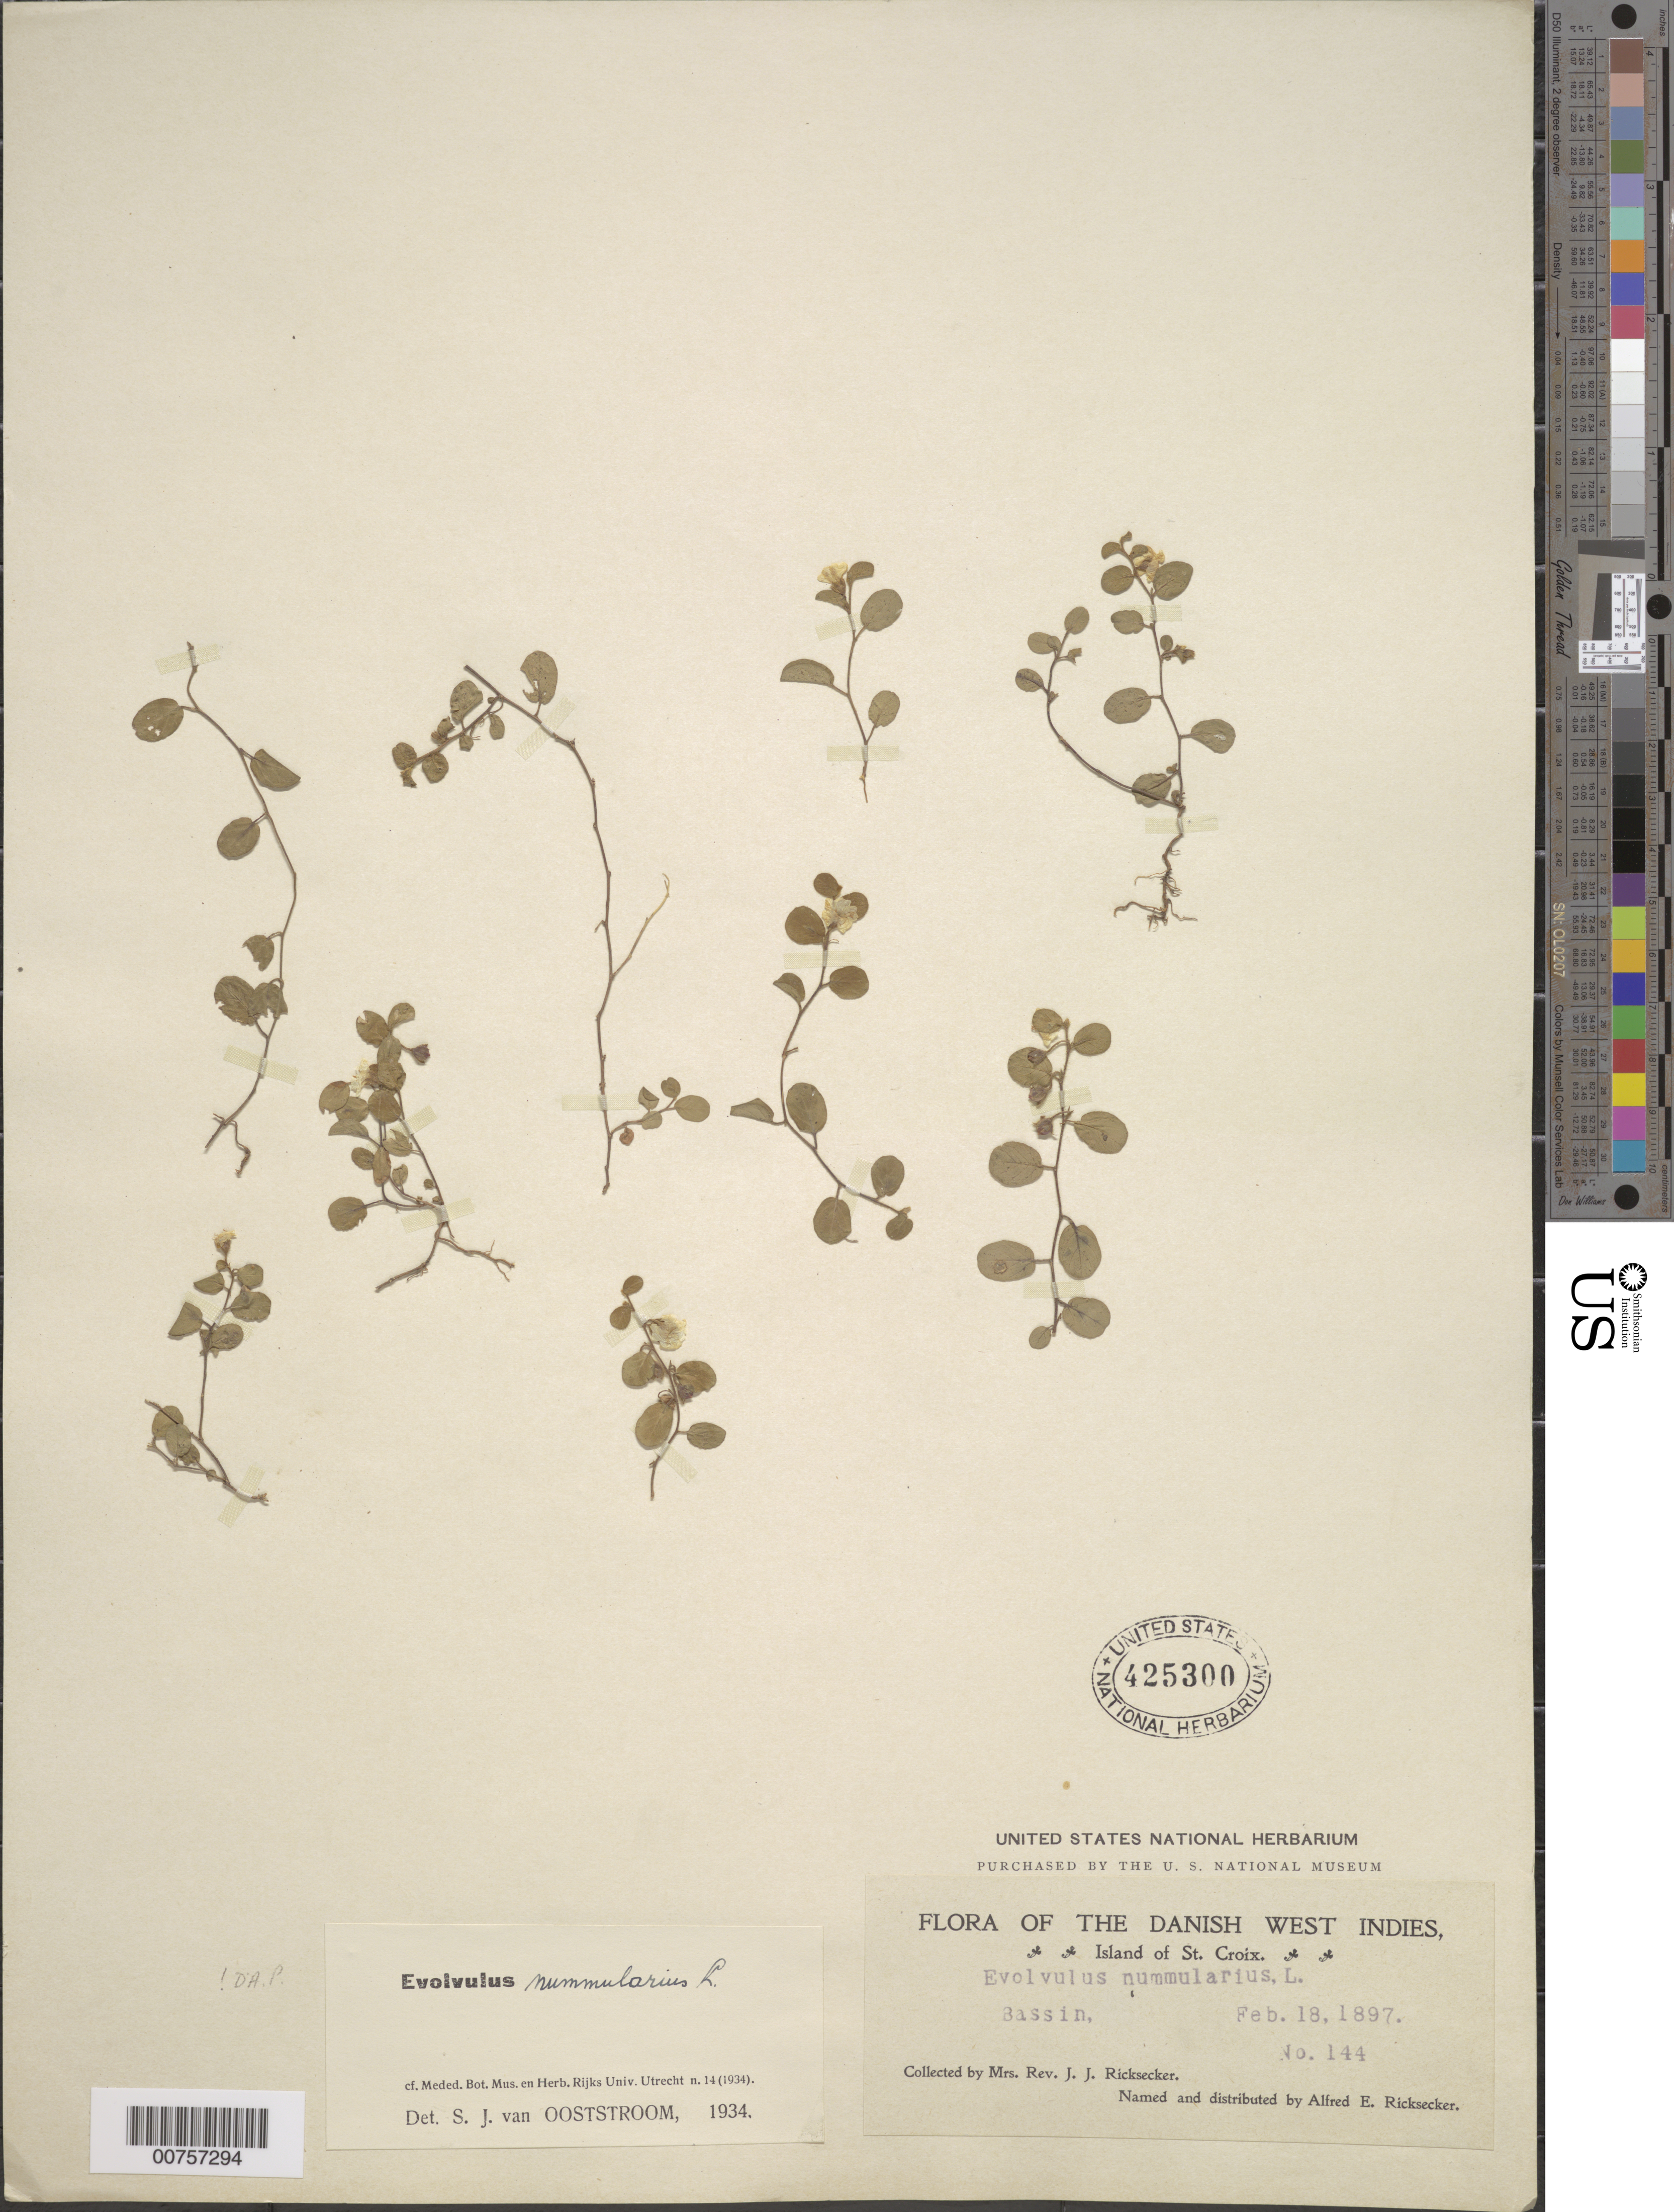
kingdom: Plantae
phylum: Tracheophyta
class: Magnoliopsida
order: Solanales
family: Convolvulaceae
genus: Evolvulus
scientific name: Evolvulus nummularius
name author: (L.) L.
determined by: Ooststroom, S. J. van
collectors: L. A. Ricksecker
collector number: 144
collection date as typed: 18 Feb 1897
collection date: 1897-02-18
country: U.S. Virgin Islands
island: St. Croix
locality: Bassin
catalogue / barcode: US 425300